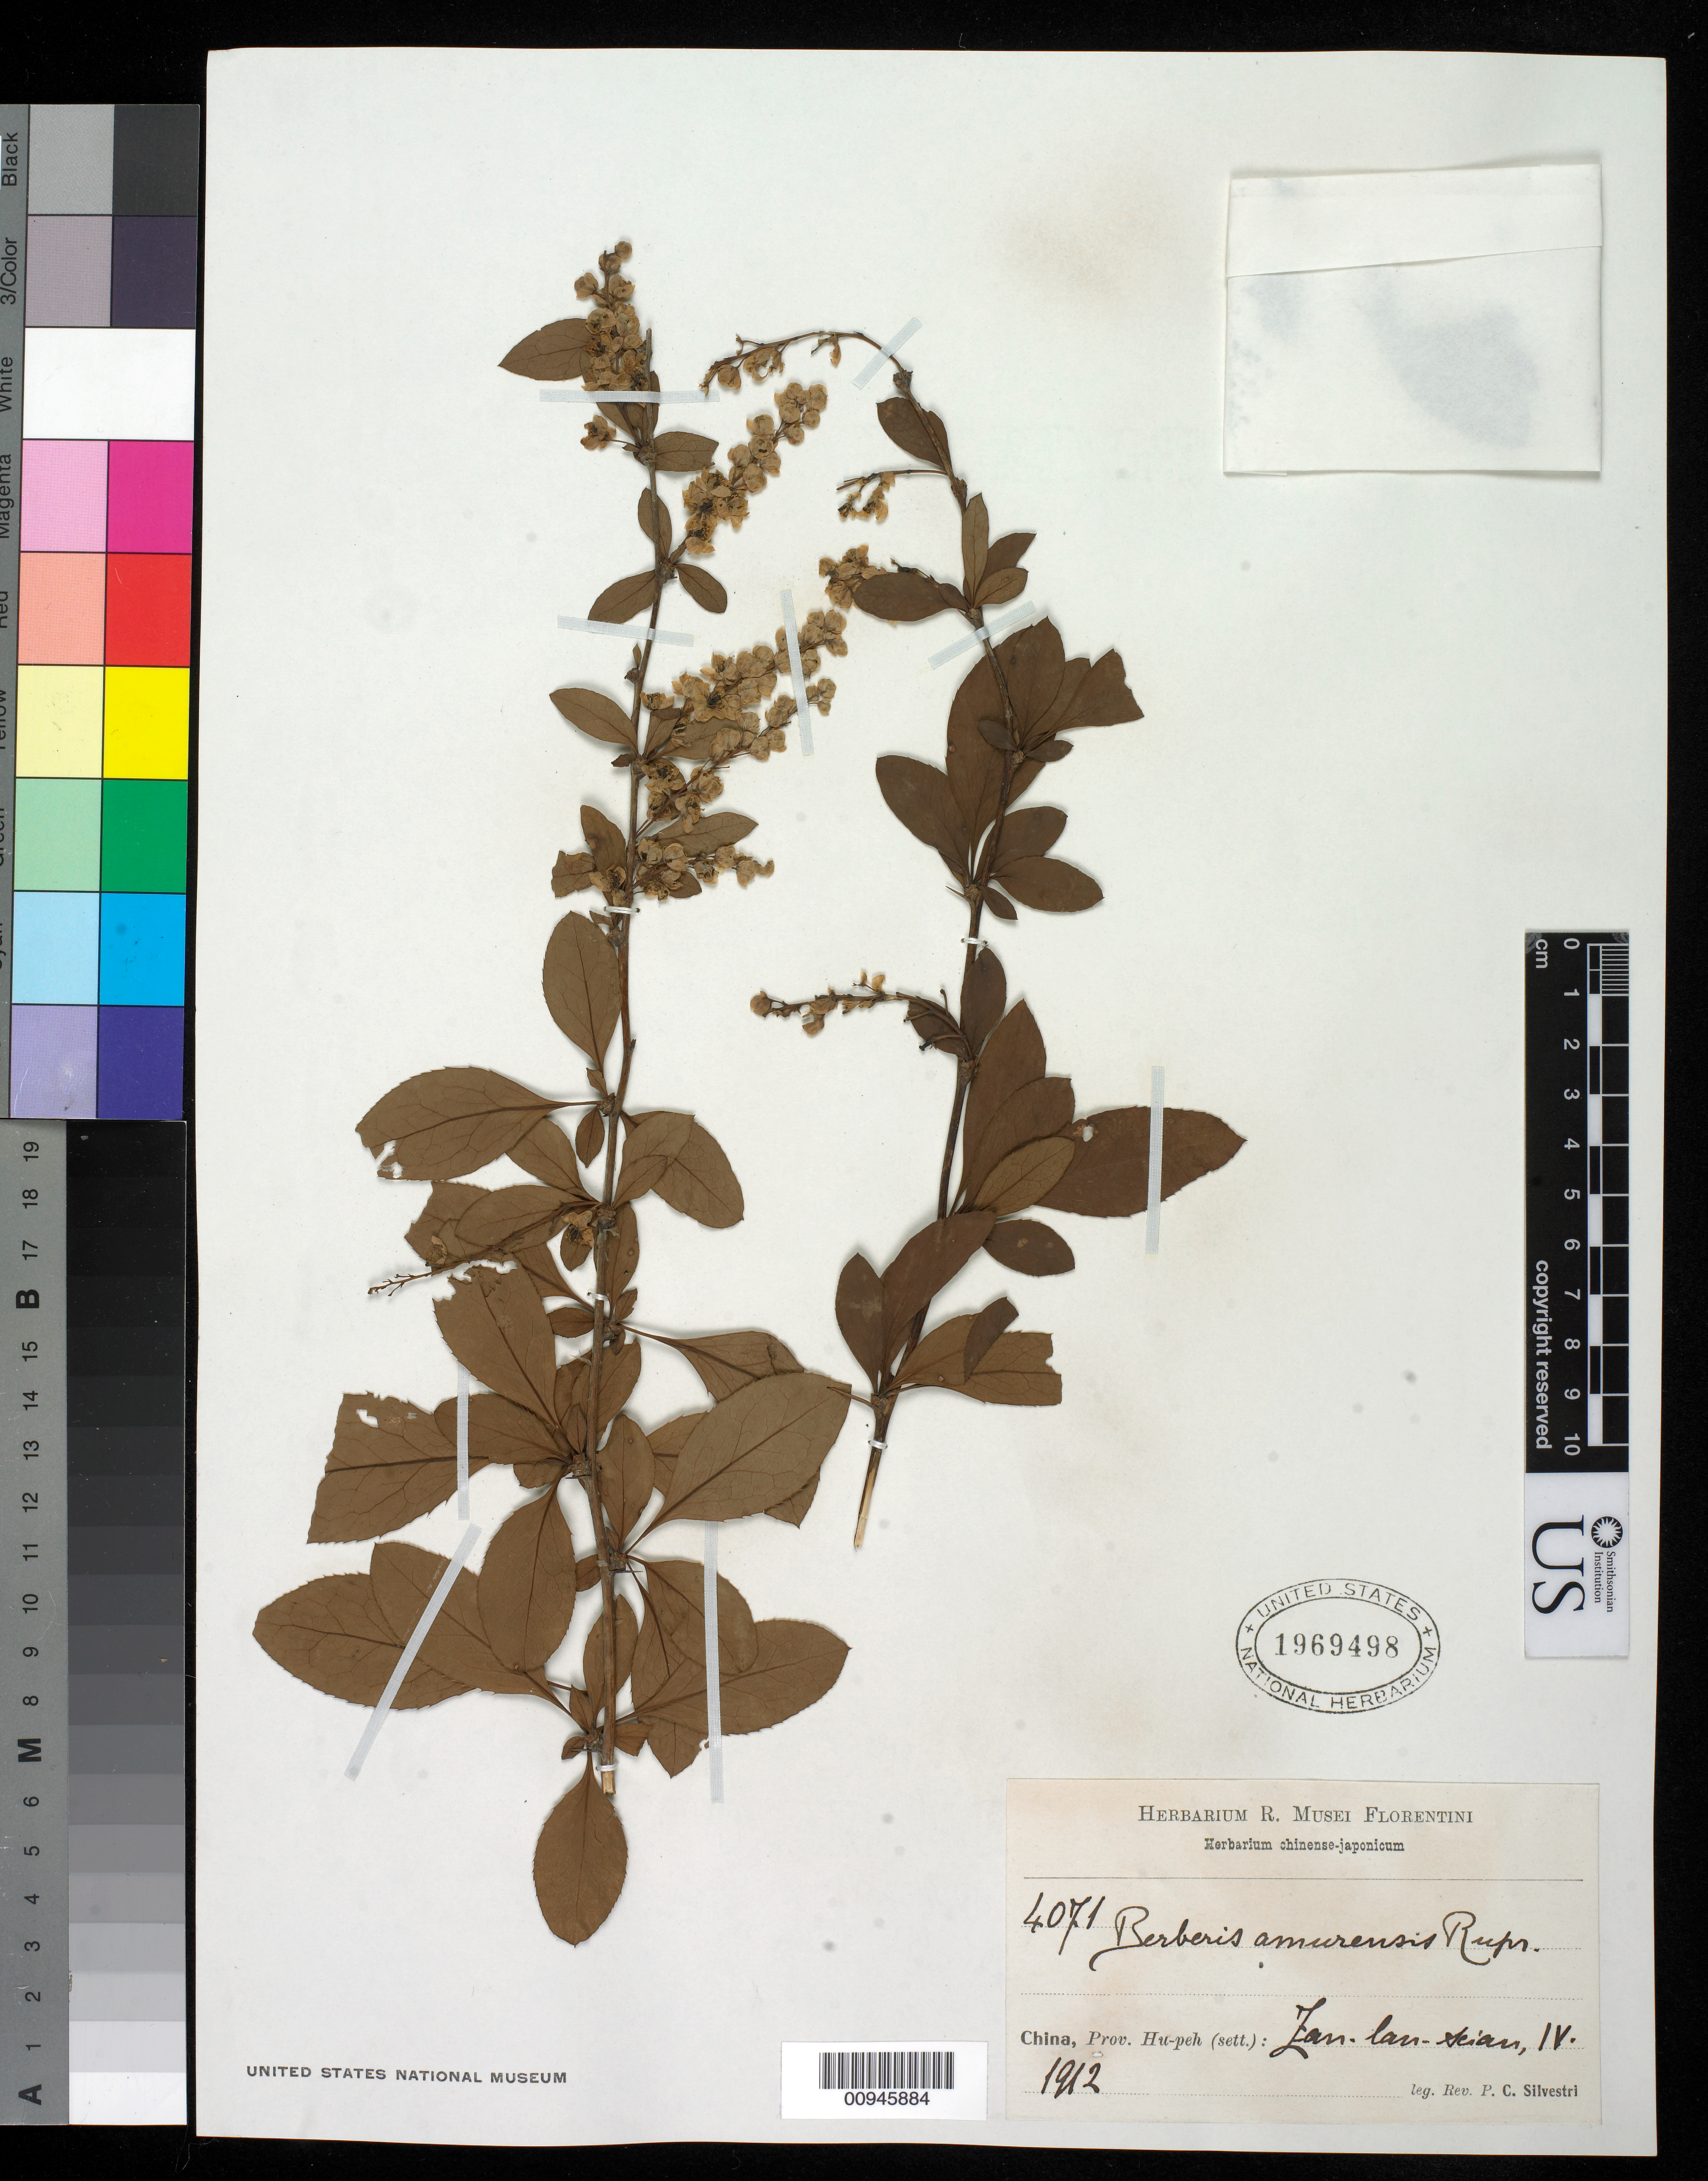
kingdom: Plantae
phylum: Tracheophyta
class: Magnoliopsida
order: Ranunculales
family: Berberidaceae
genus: Berberis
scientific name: Berberis amurensis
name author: Rupr.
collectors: P. Silvestri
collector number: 4071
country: China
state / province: Hubei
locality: Lan-lan-kian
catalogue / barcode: US 1969498